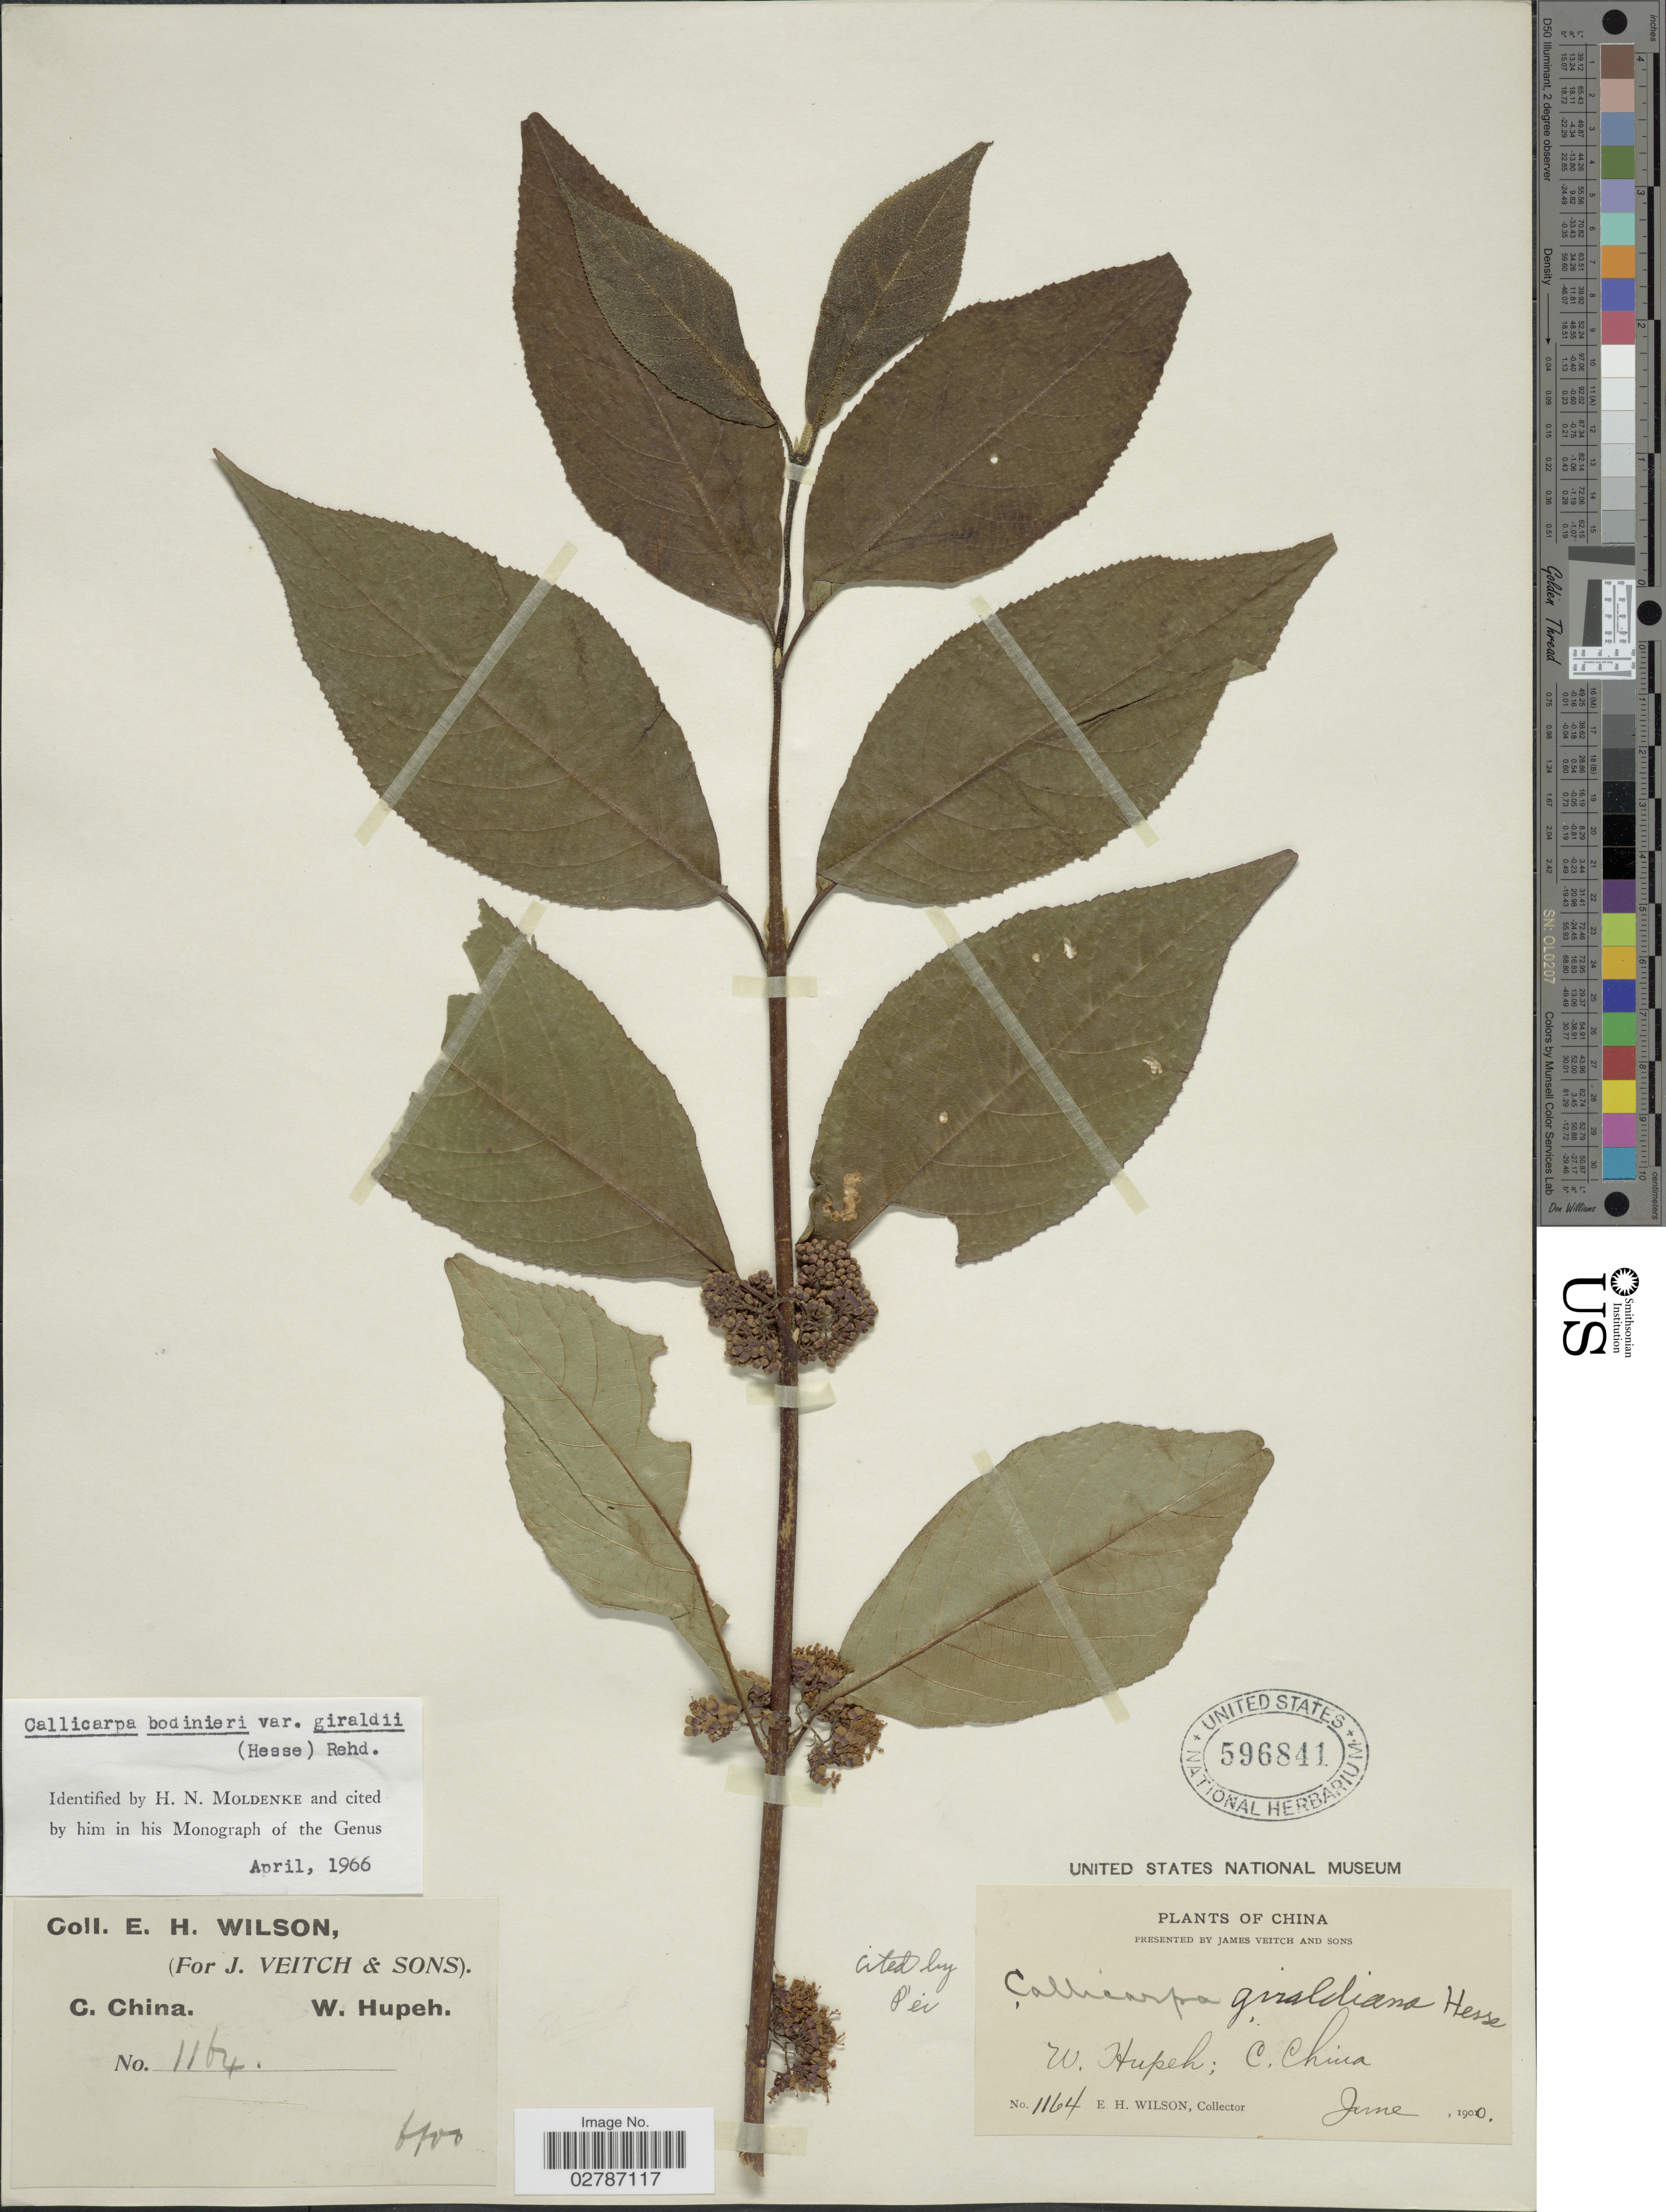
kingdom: Plantae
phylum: Tracheophyta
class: Magnoliopsida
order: Lamiales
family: Lamiaceae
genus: Callicarpa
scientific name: Callicarpa bodinieri var. giraldii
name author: (Hesse ex Rehder) Rehder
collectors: E. Wilson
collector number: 1164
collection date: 1900-06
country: China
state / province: Hubei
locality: C. China. W. Hupeh.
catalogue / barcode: US 596841